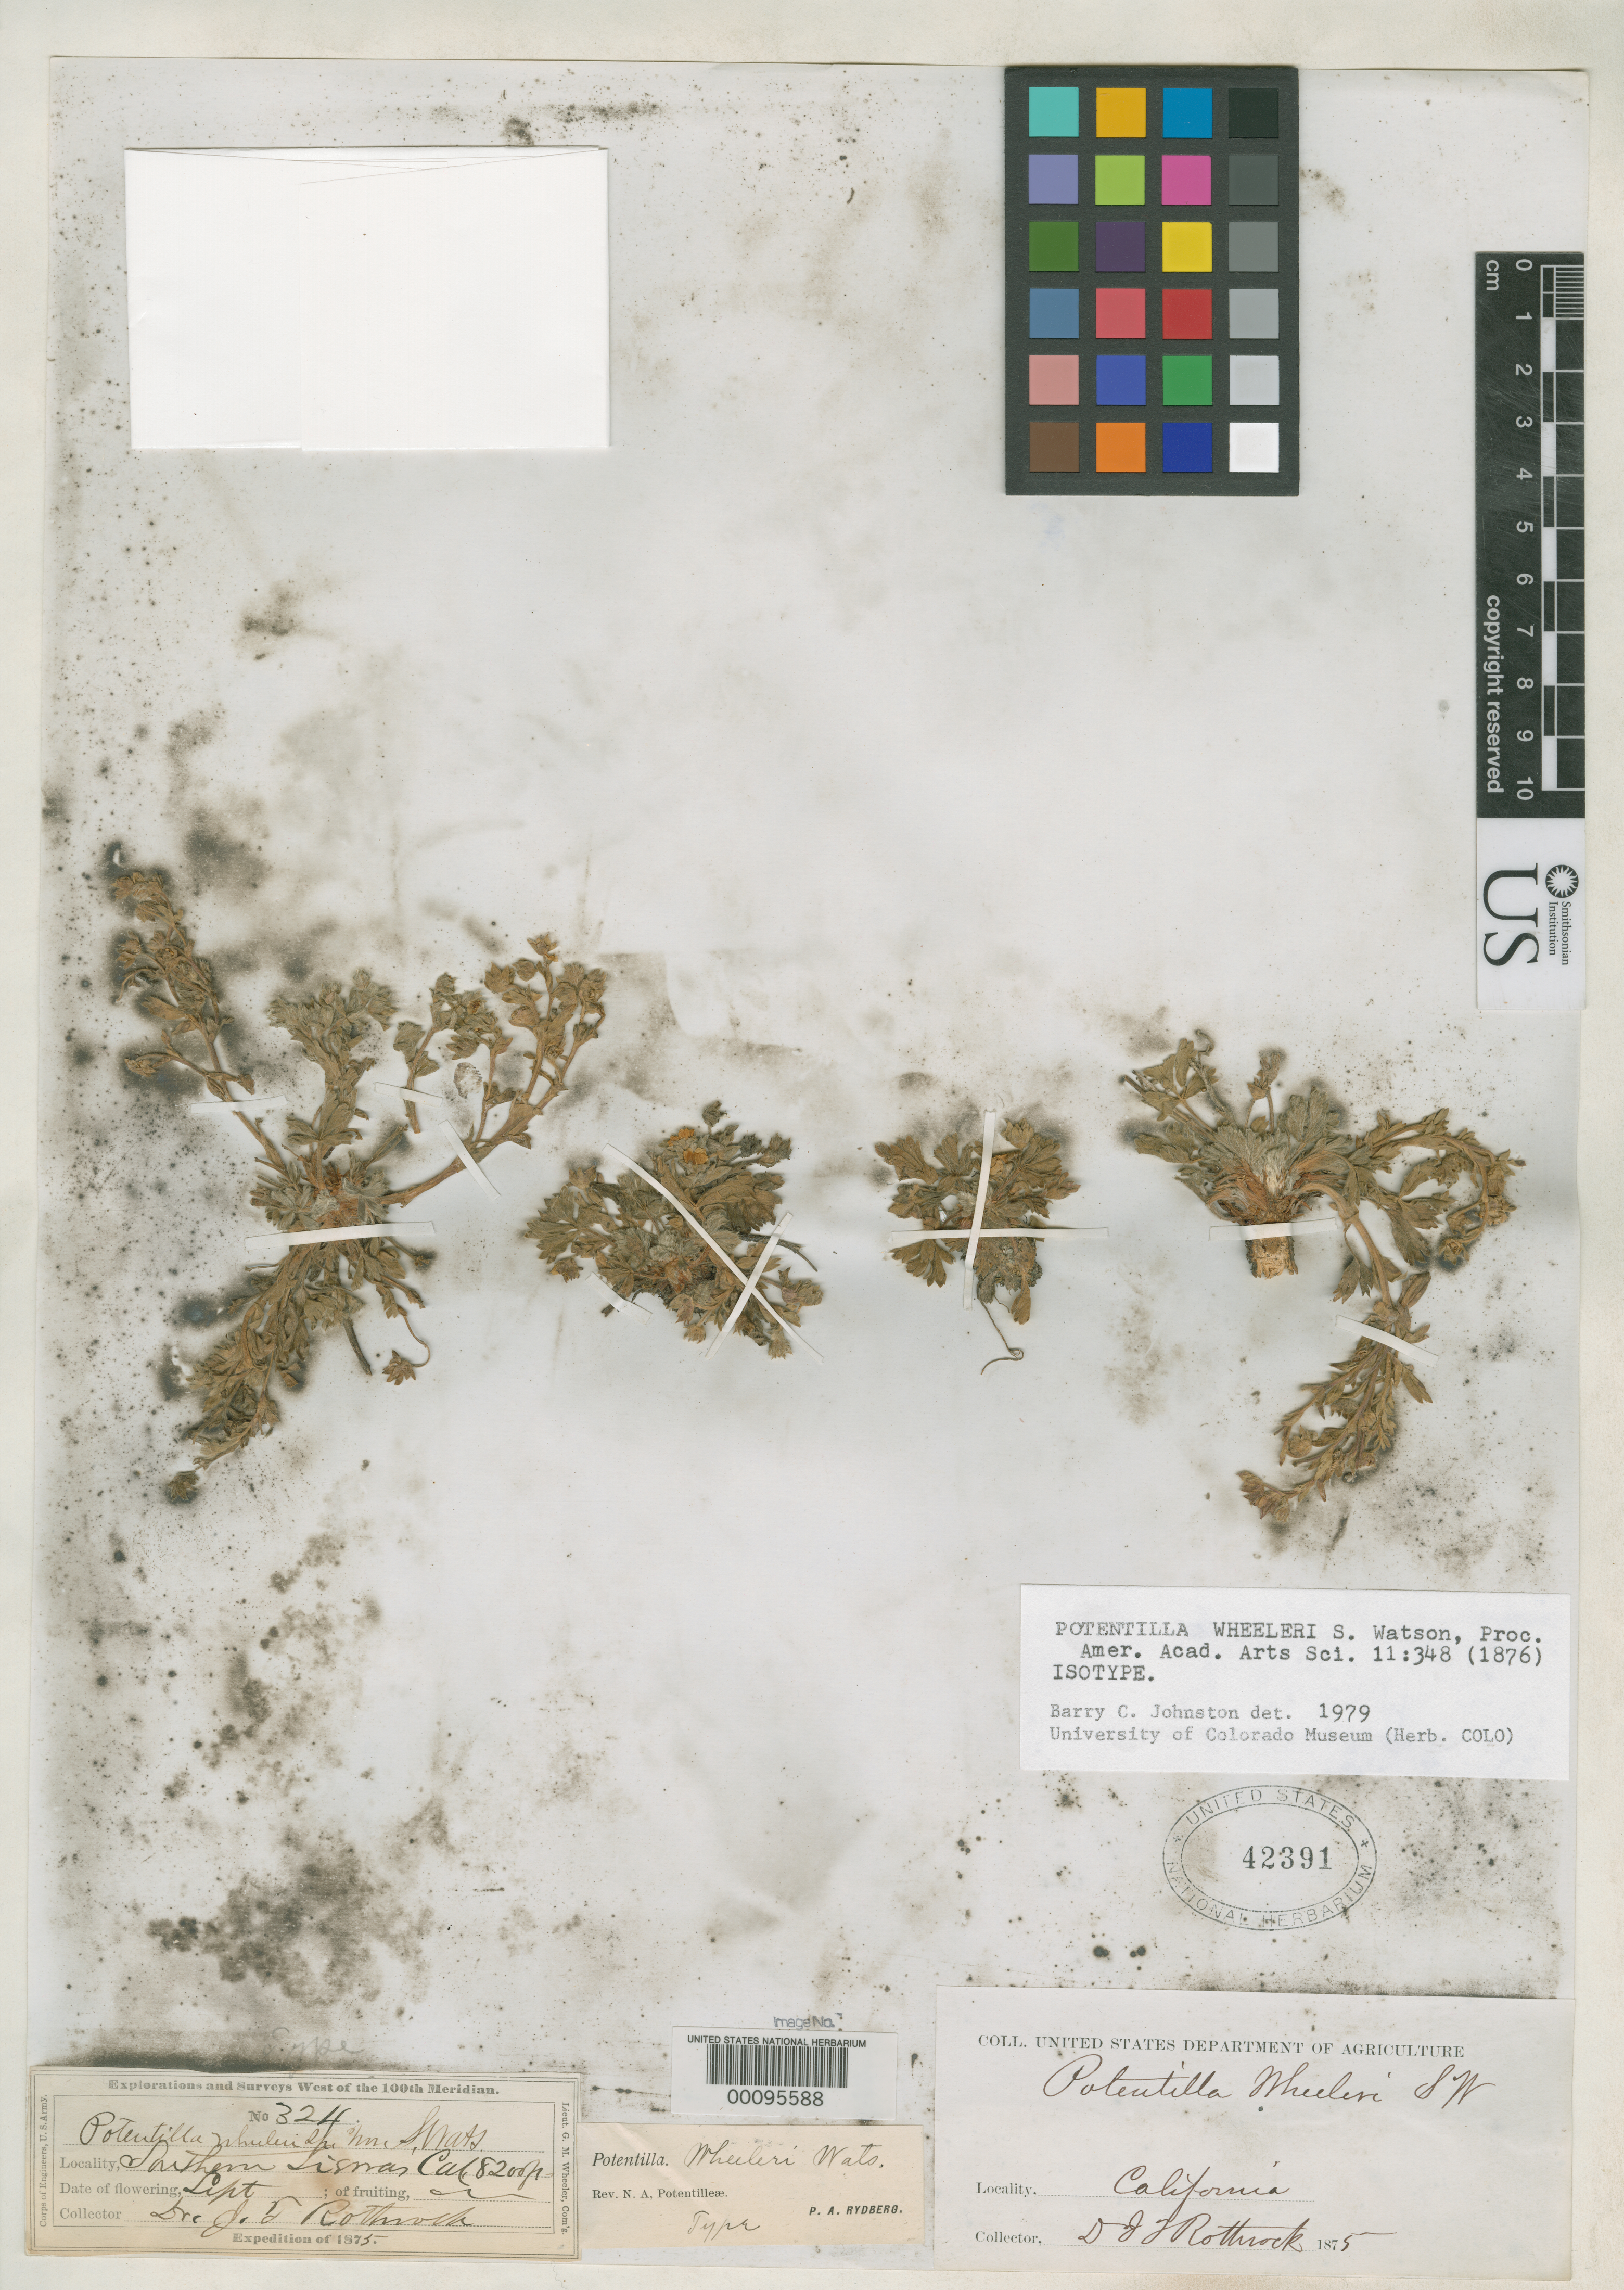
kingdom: Plantae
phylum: Tracheophyta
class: Magnoliopsida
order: Rosales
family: Rosaceae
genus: Potentilla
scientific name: Potentilla wheeleri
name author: S. Watson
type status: Isotype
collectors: J. T. Rothrock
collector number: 324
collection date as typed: Sep 1875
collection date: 1875-09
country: United States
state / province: California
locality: Southern Lismas.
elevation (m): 2499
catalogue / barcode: US 42391